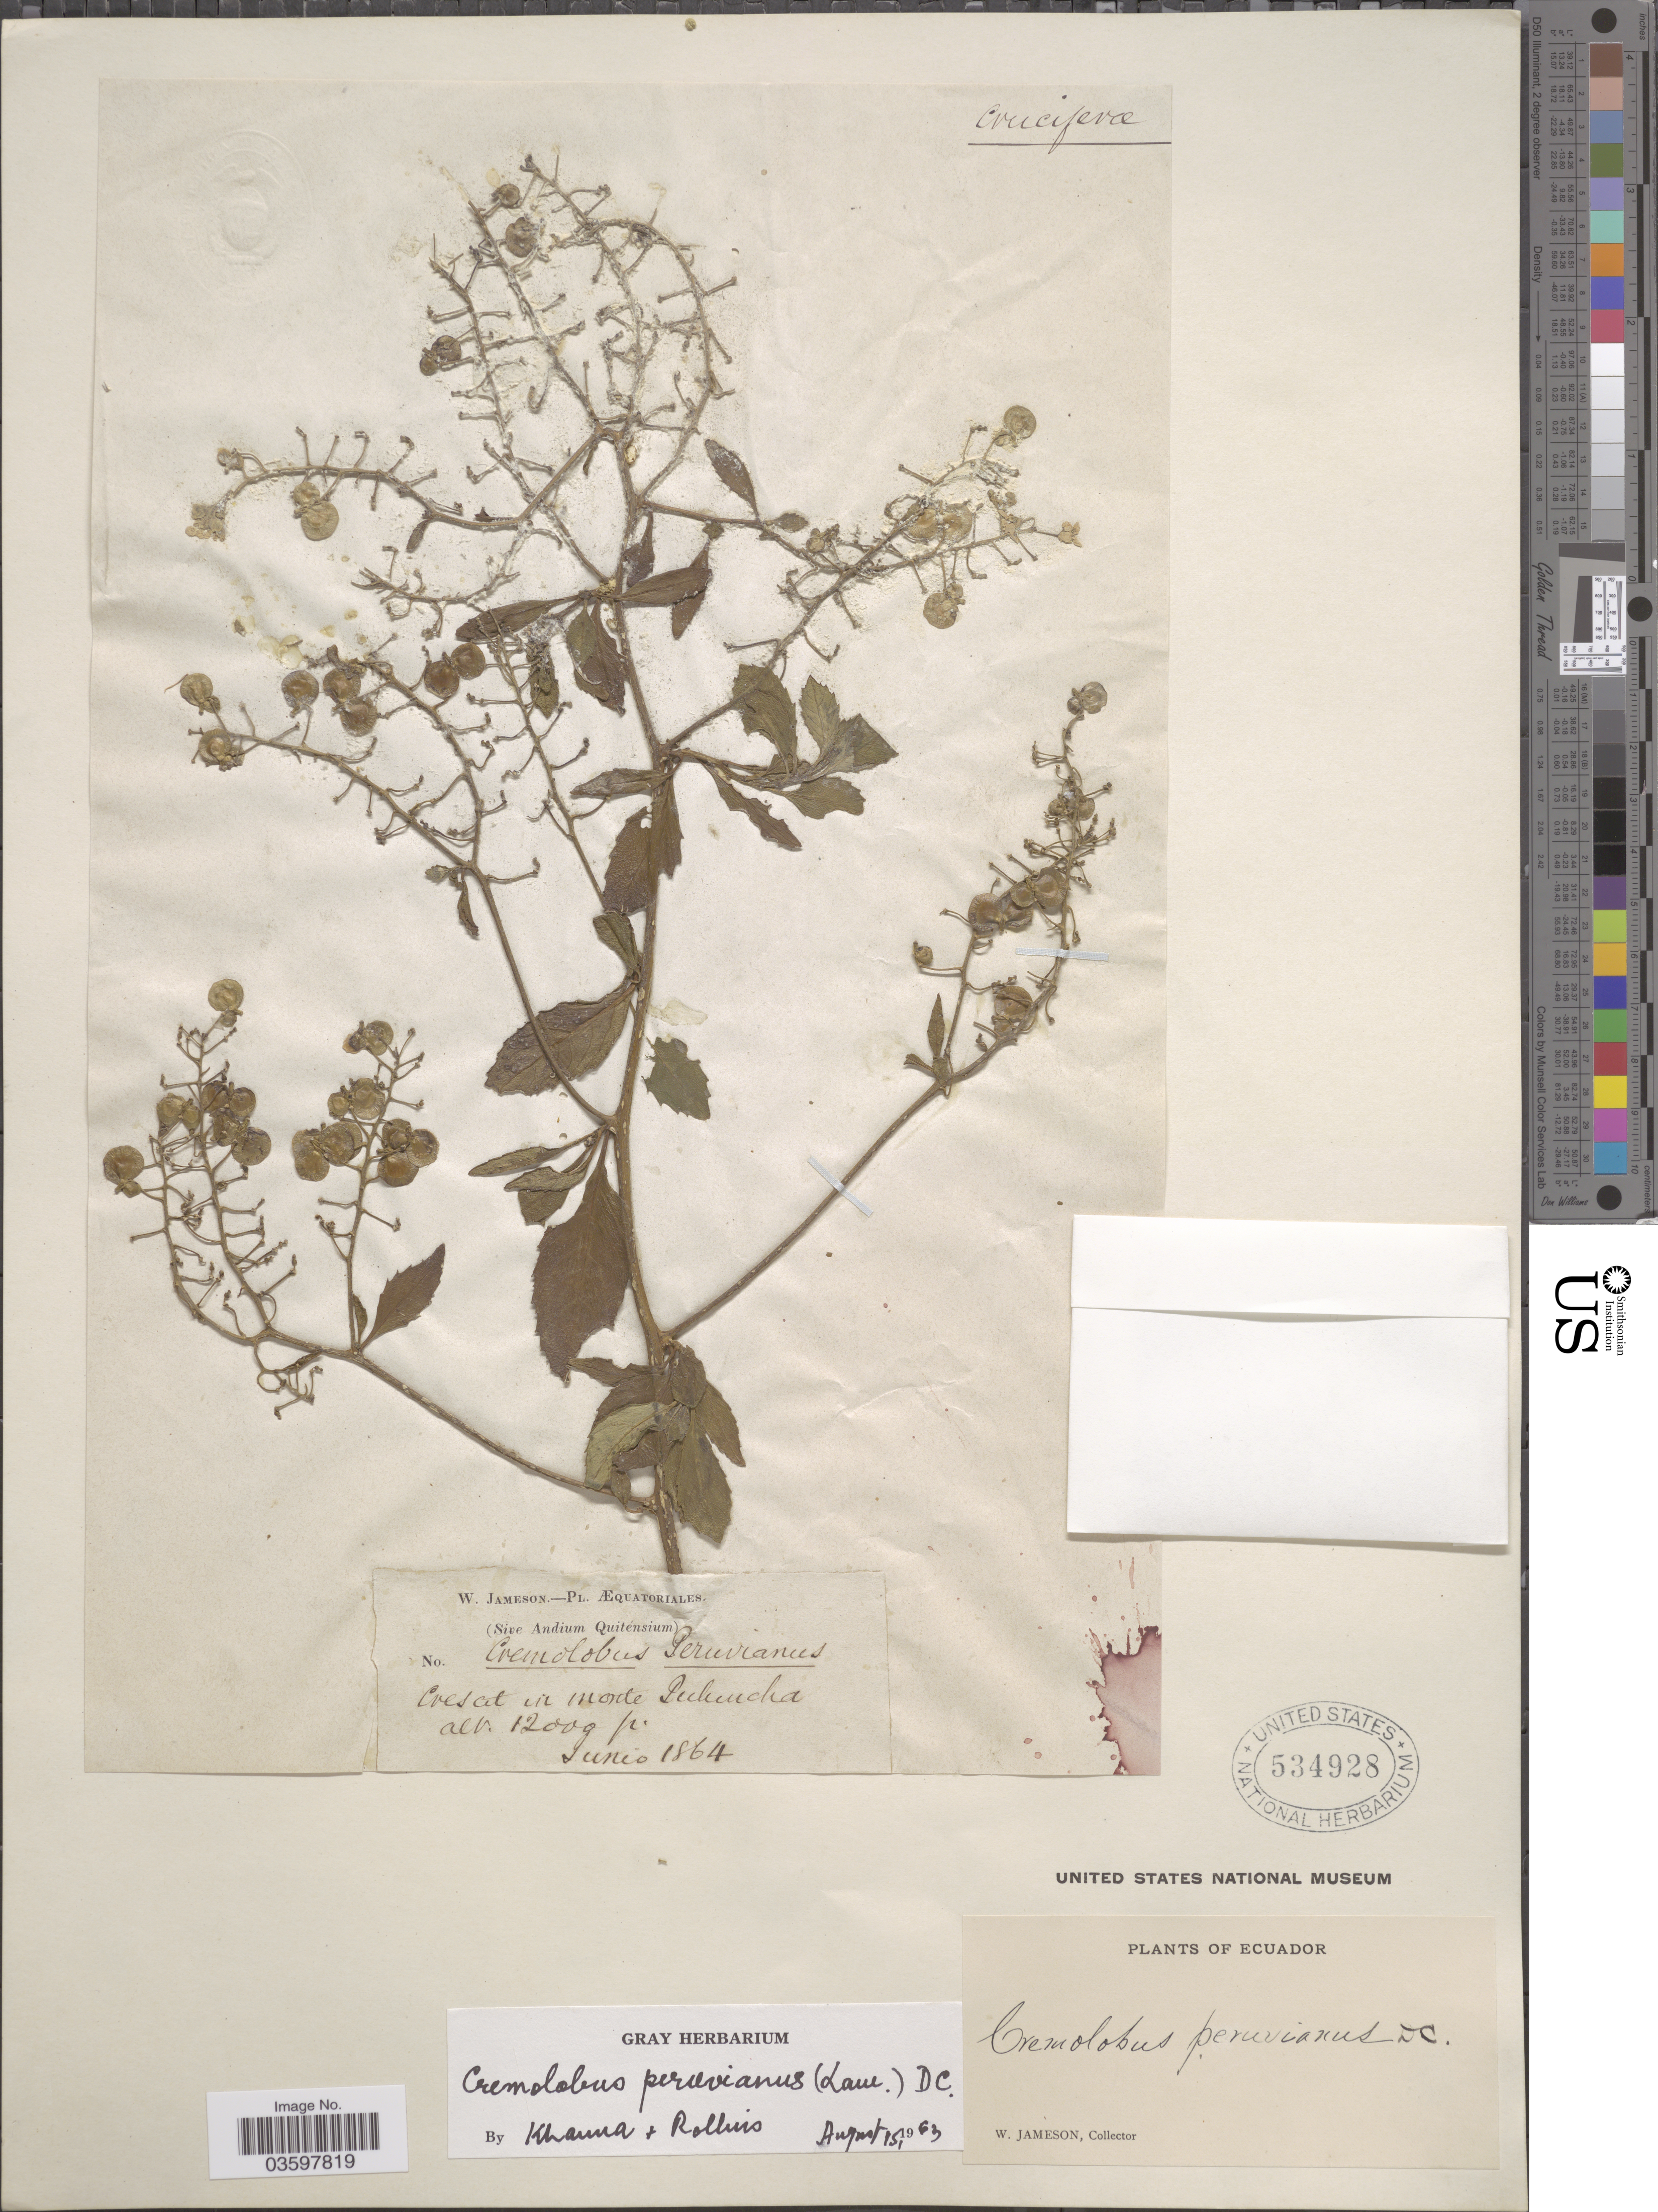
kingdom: Plantae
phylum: Tracheophyta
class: Magnoliopsida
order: Brassicales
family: Brassicaceae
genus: Cremolobus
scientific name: Cremolobus peruvianus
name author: (Lam.) DC.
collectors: W. Jameson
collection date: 1864-06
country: Ecuador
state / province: Pichincha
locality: Crescit in monte Pichincha.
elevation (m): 3658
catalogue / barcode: US 534928